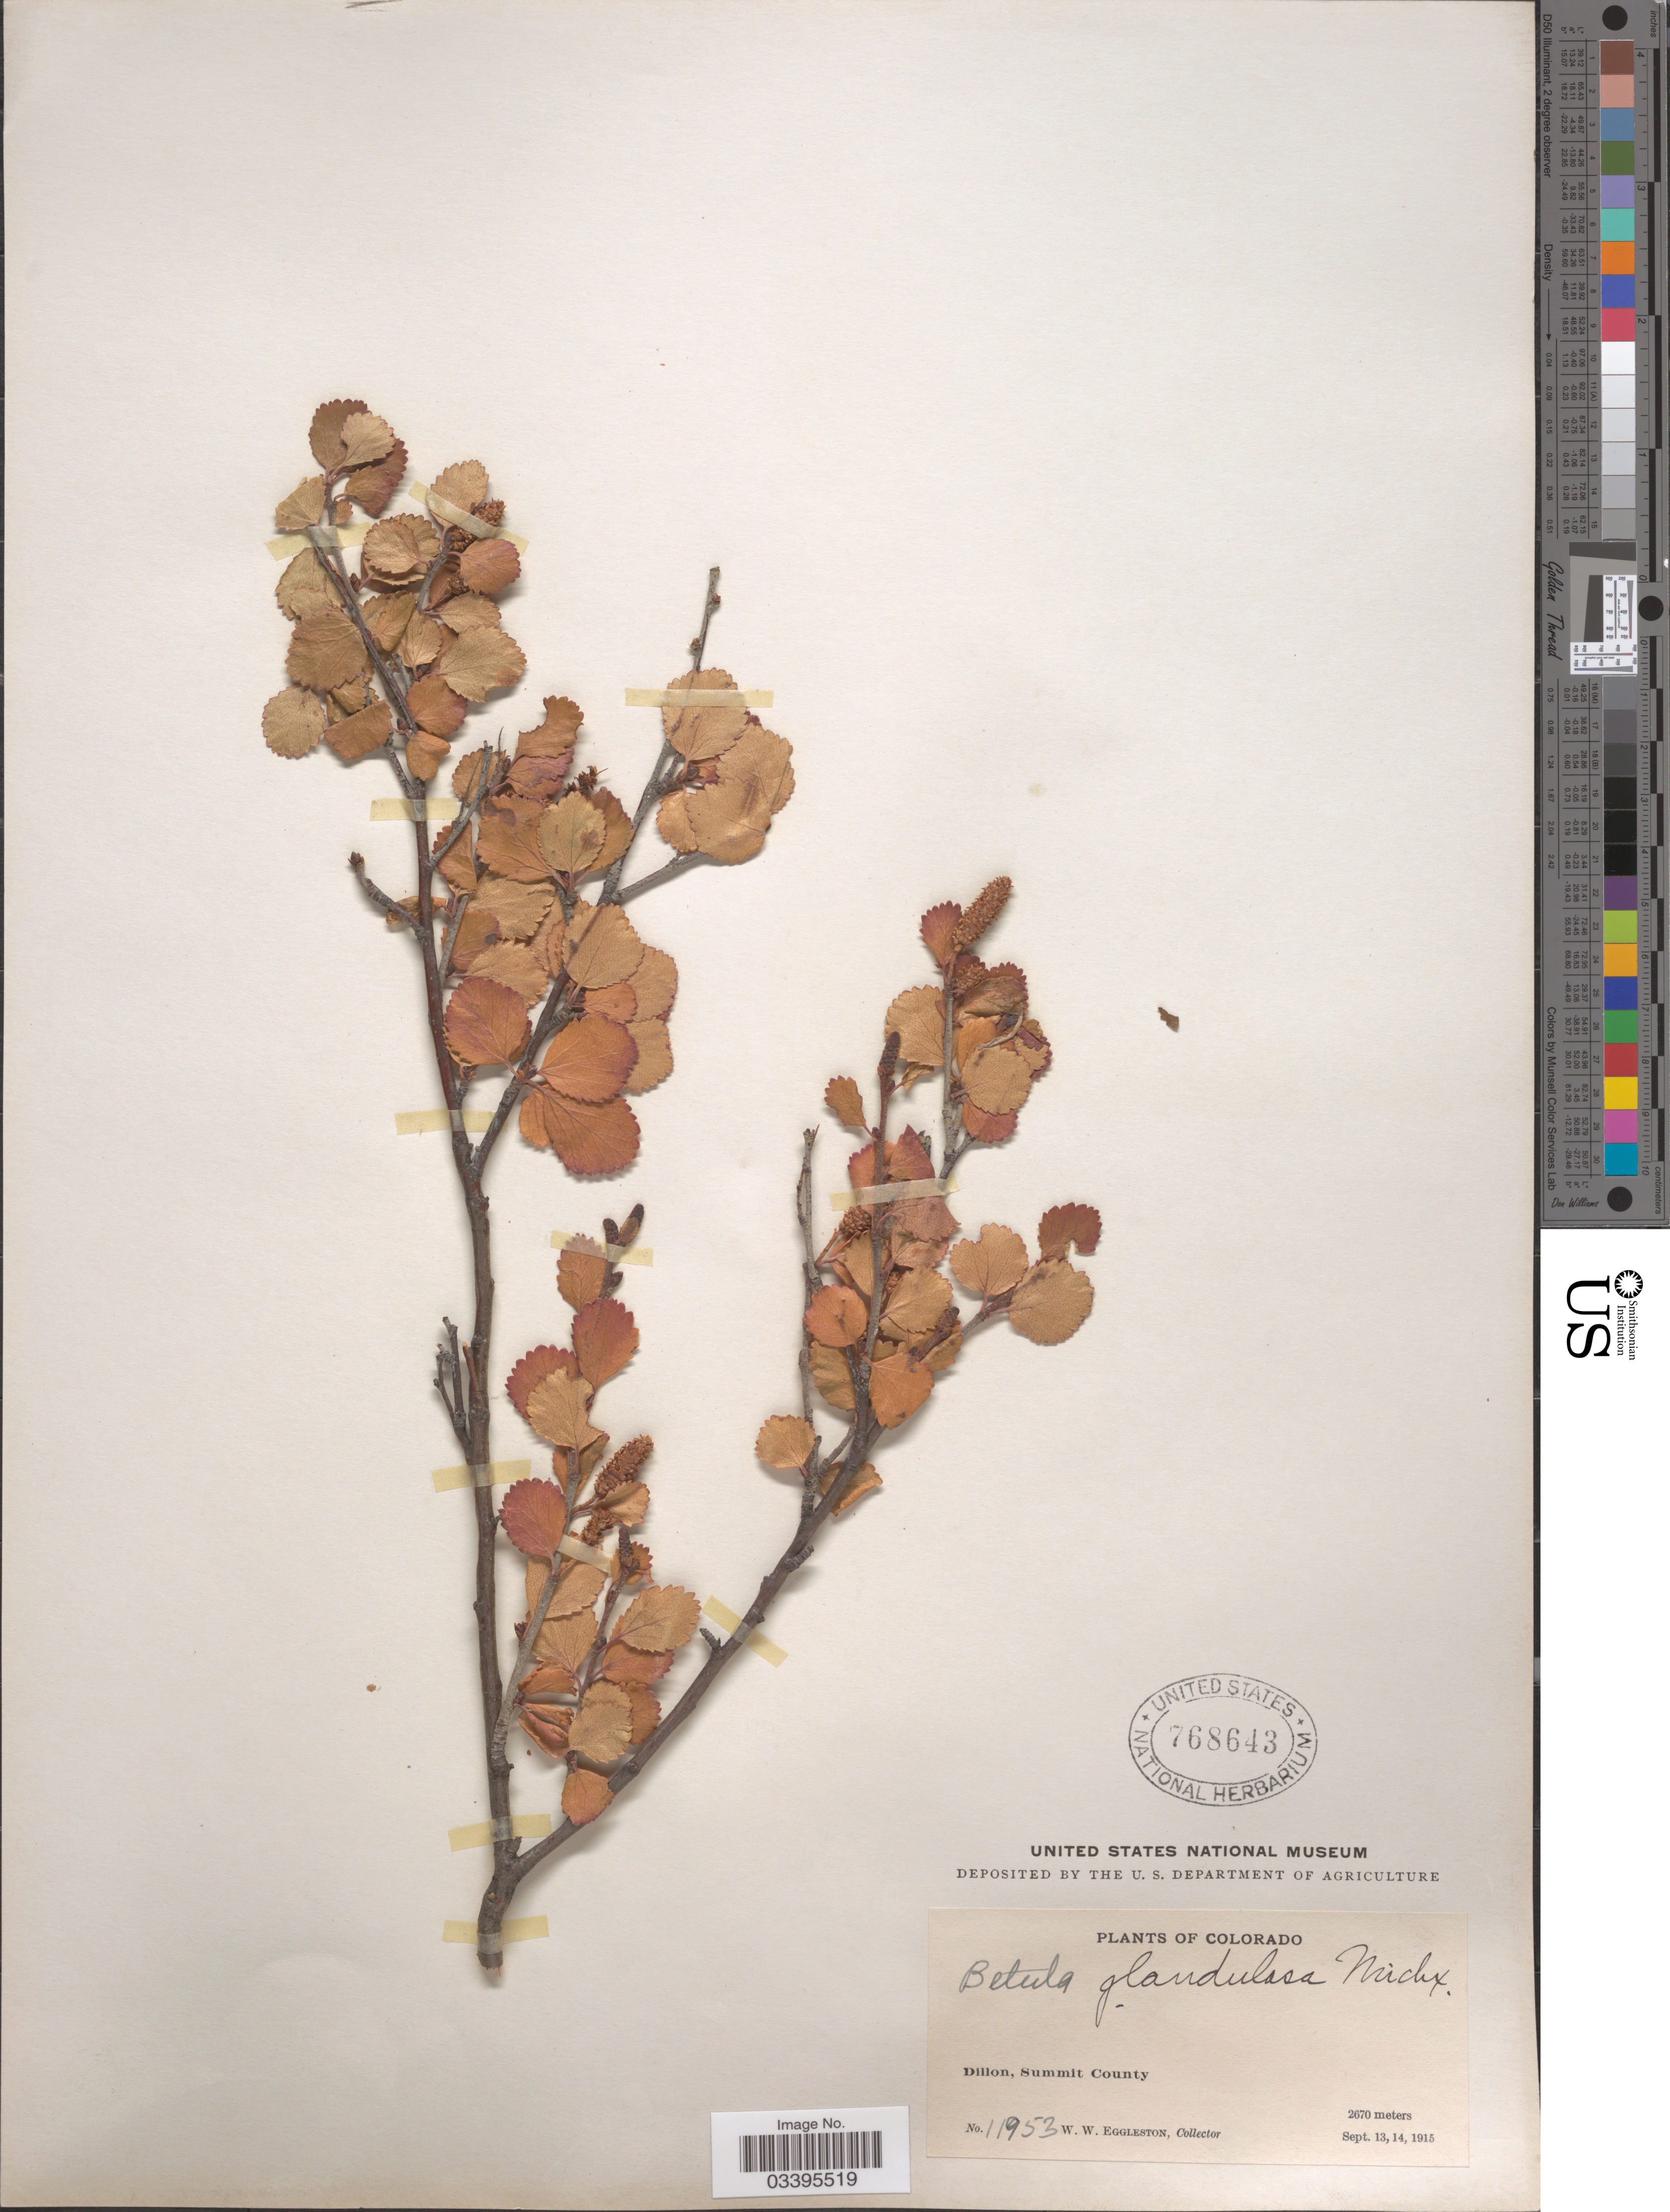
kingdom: Plantae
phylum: Tracheophyta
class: Magnoliopsida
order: Fagales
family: Betulaceae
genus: Betula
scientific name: Betula glandulosa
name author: Michx.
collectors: W. W. Eggleston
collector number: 11953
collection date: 1915-09-13/1915-09-14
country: United States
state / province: Colorado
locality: Dillon, Summit County.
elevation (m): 2670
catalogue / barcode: US 768643